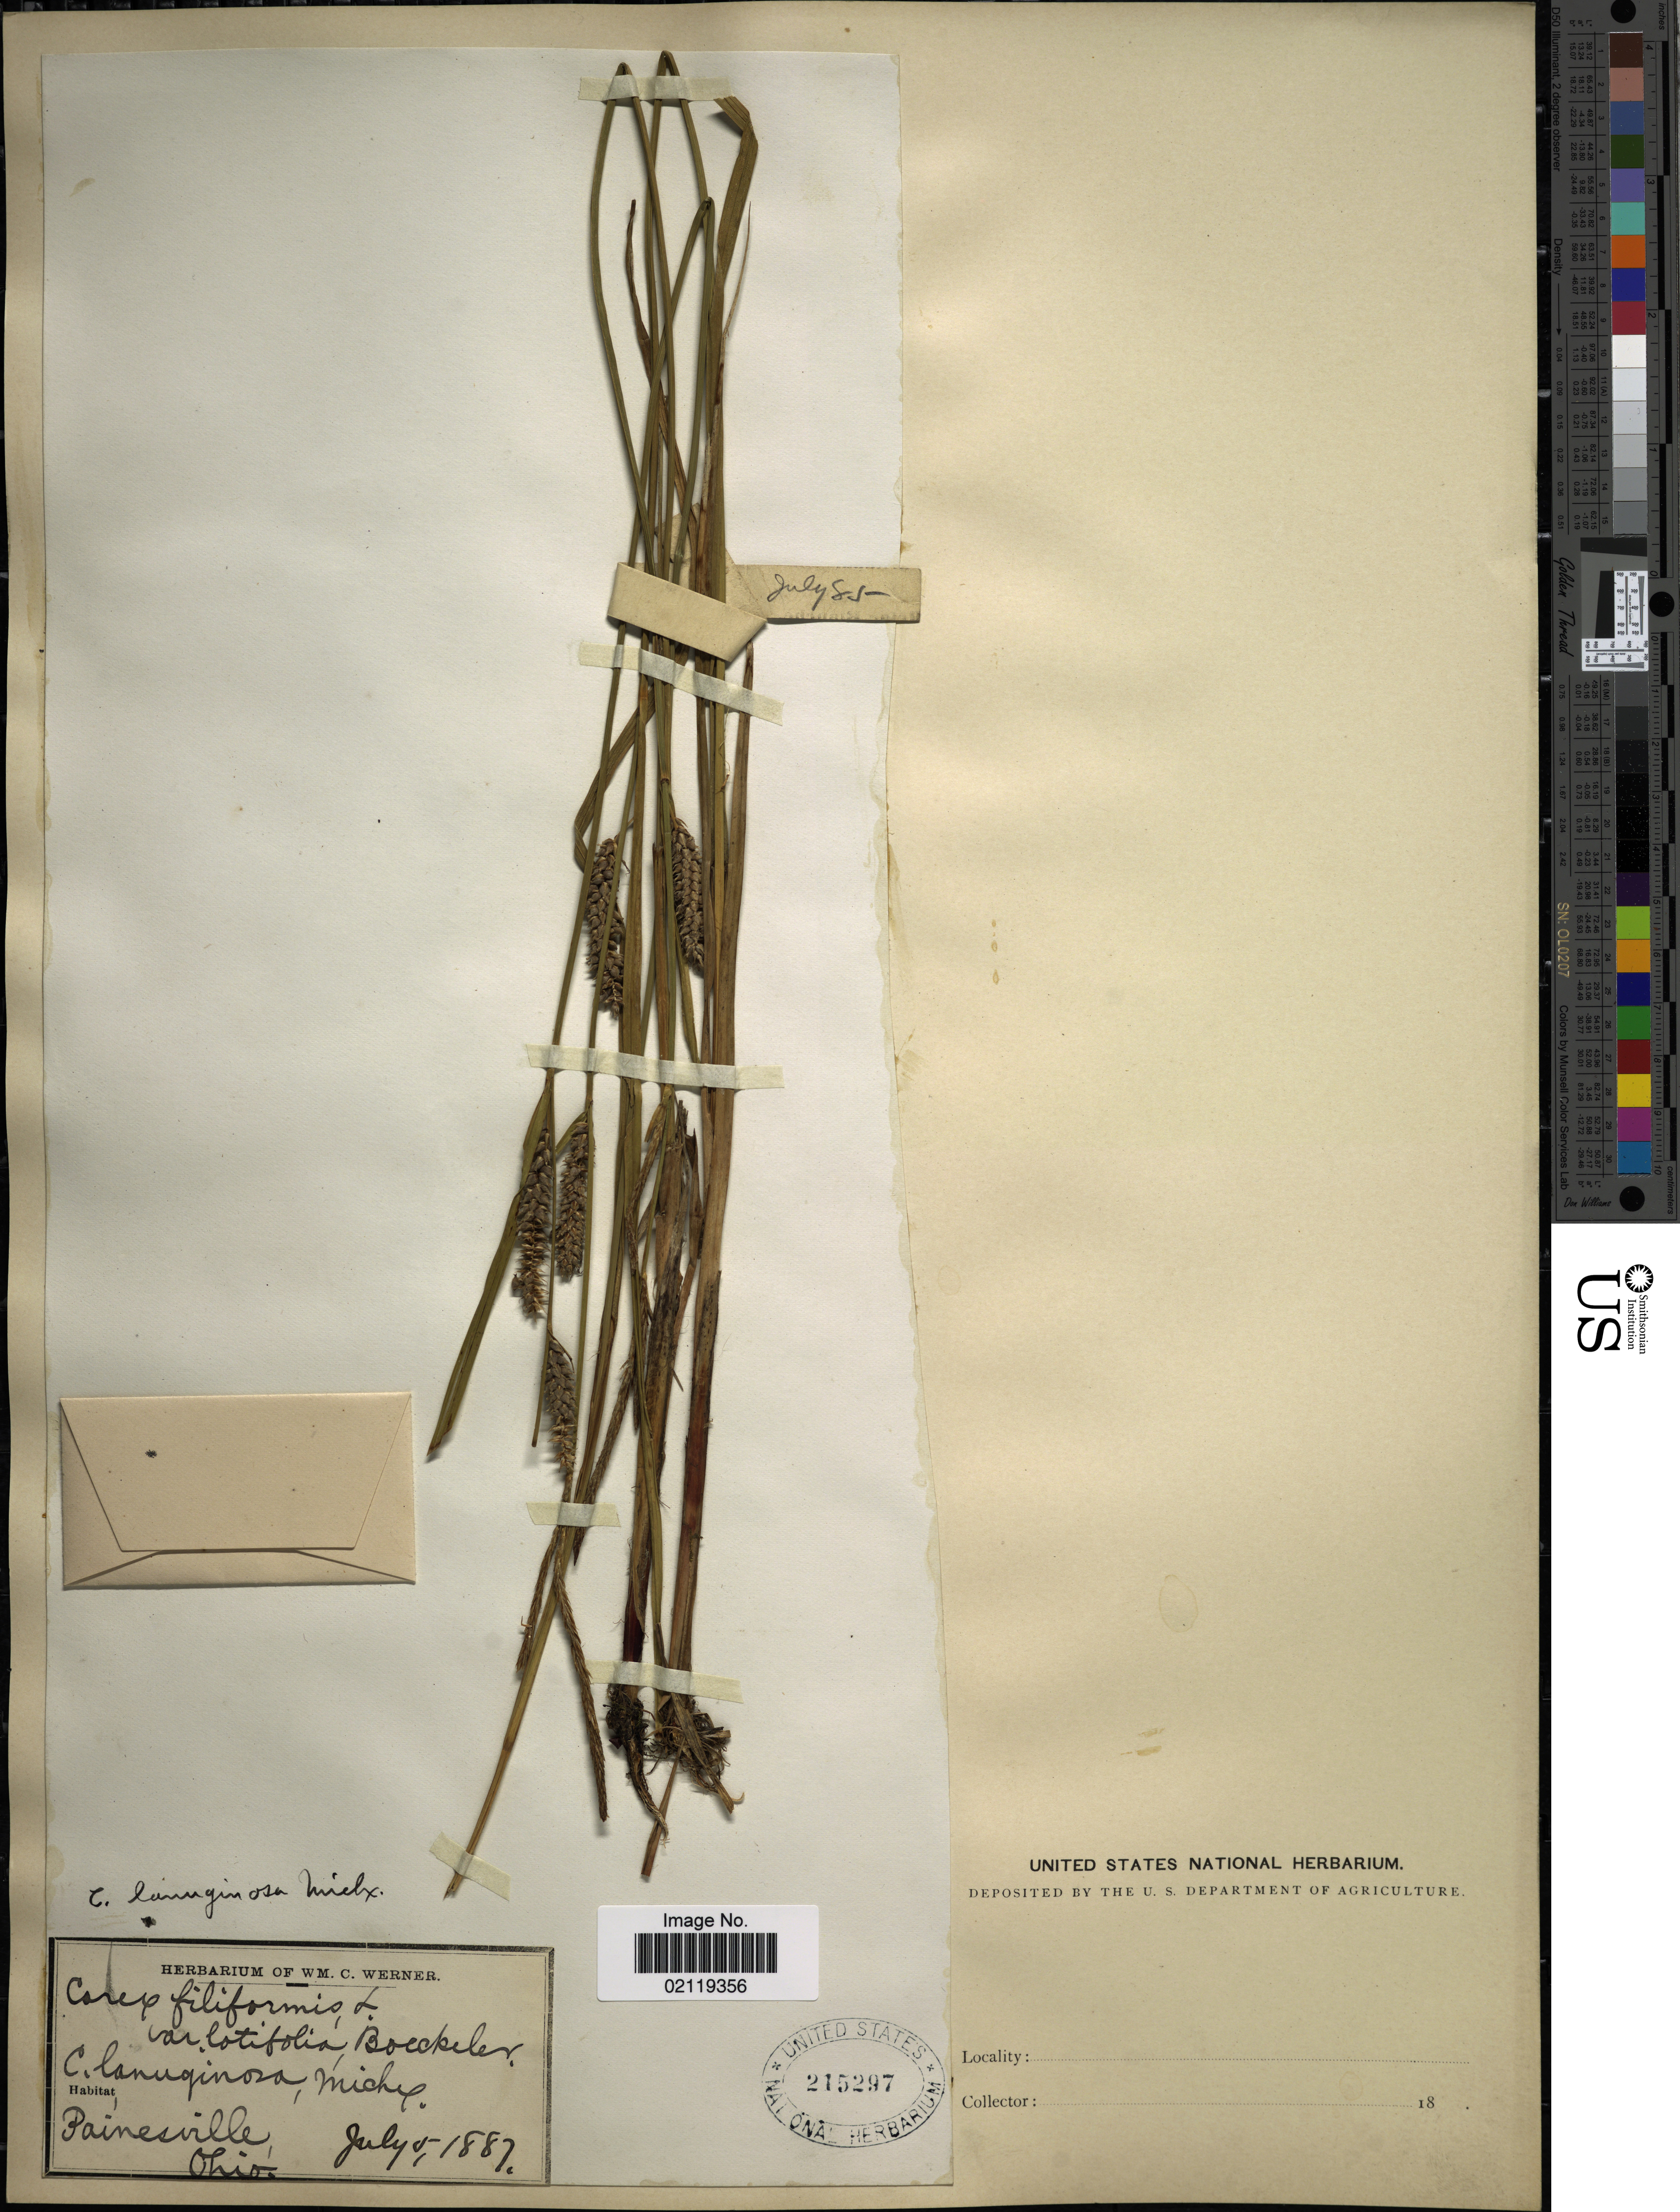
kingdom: Plantae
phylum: Tracheophyta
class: Liliopsida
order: Poales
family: Cyperaceae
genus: Carex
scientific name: Carex pellita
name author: Muhl. ex Willd.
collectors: ex herb. Wm. C. Werner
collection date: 1887-07-05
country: United States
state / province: Ohio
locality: Painesville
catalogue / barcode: US 215297